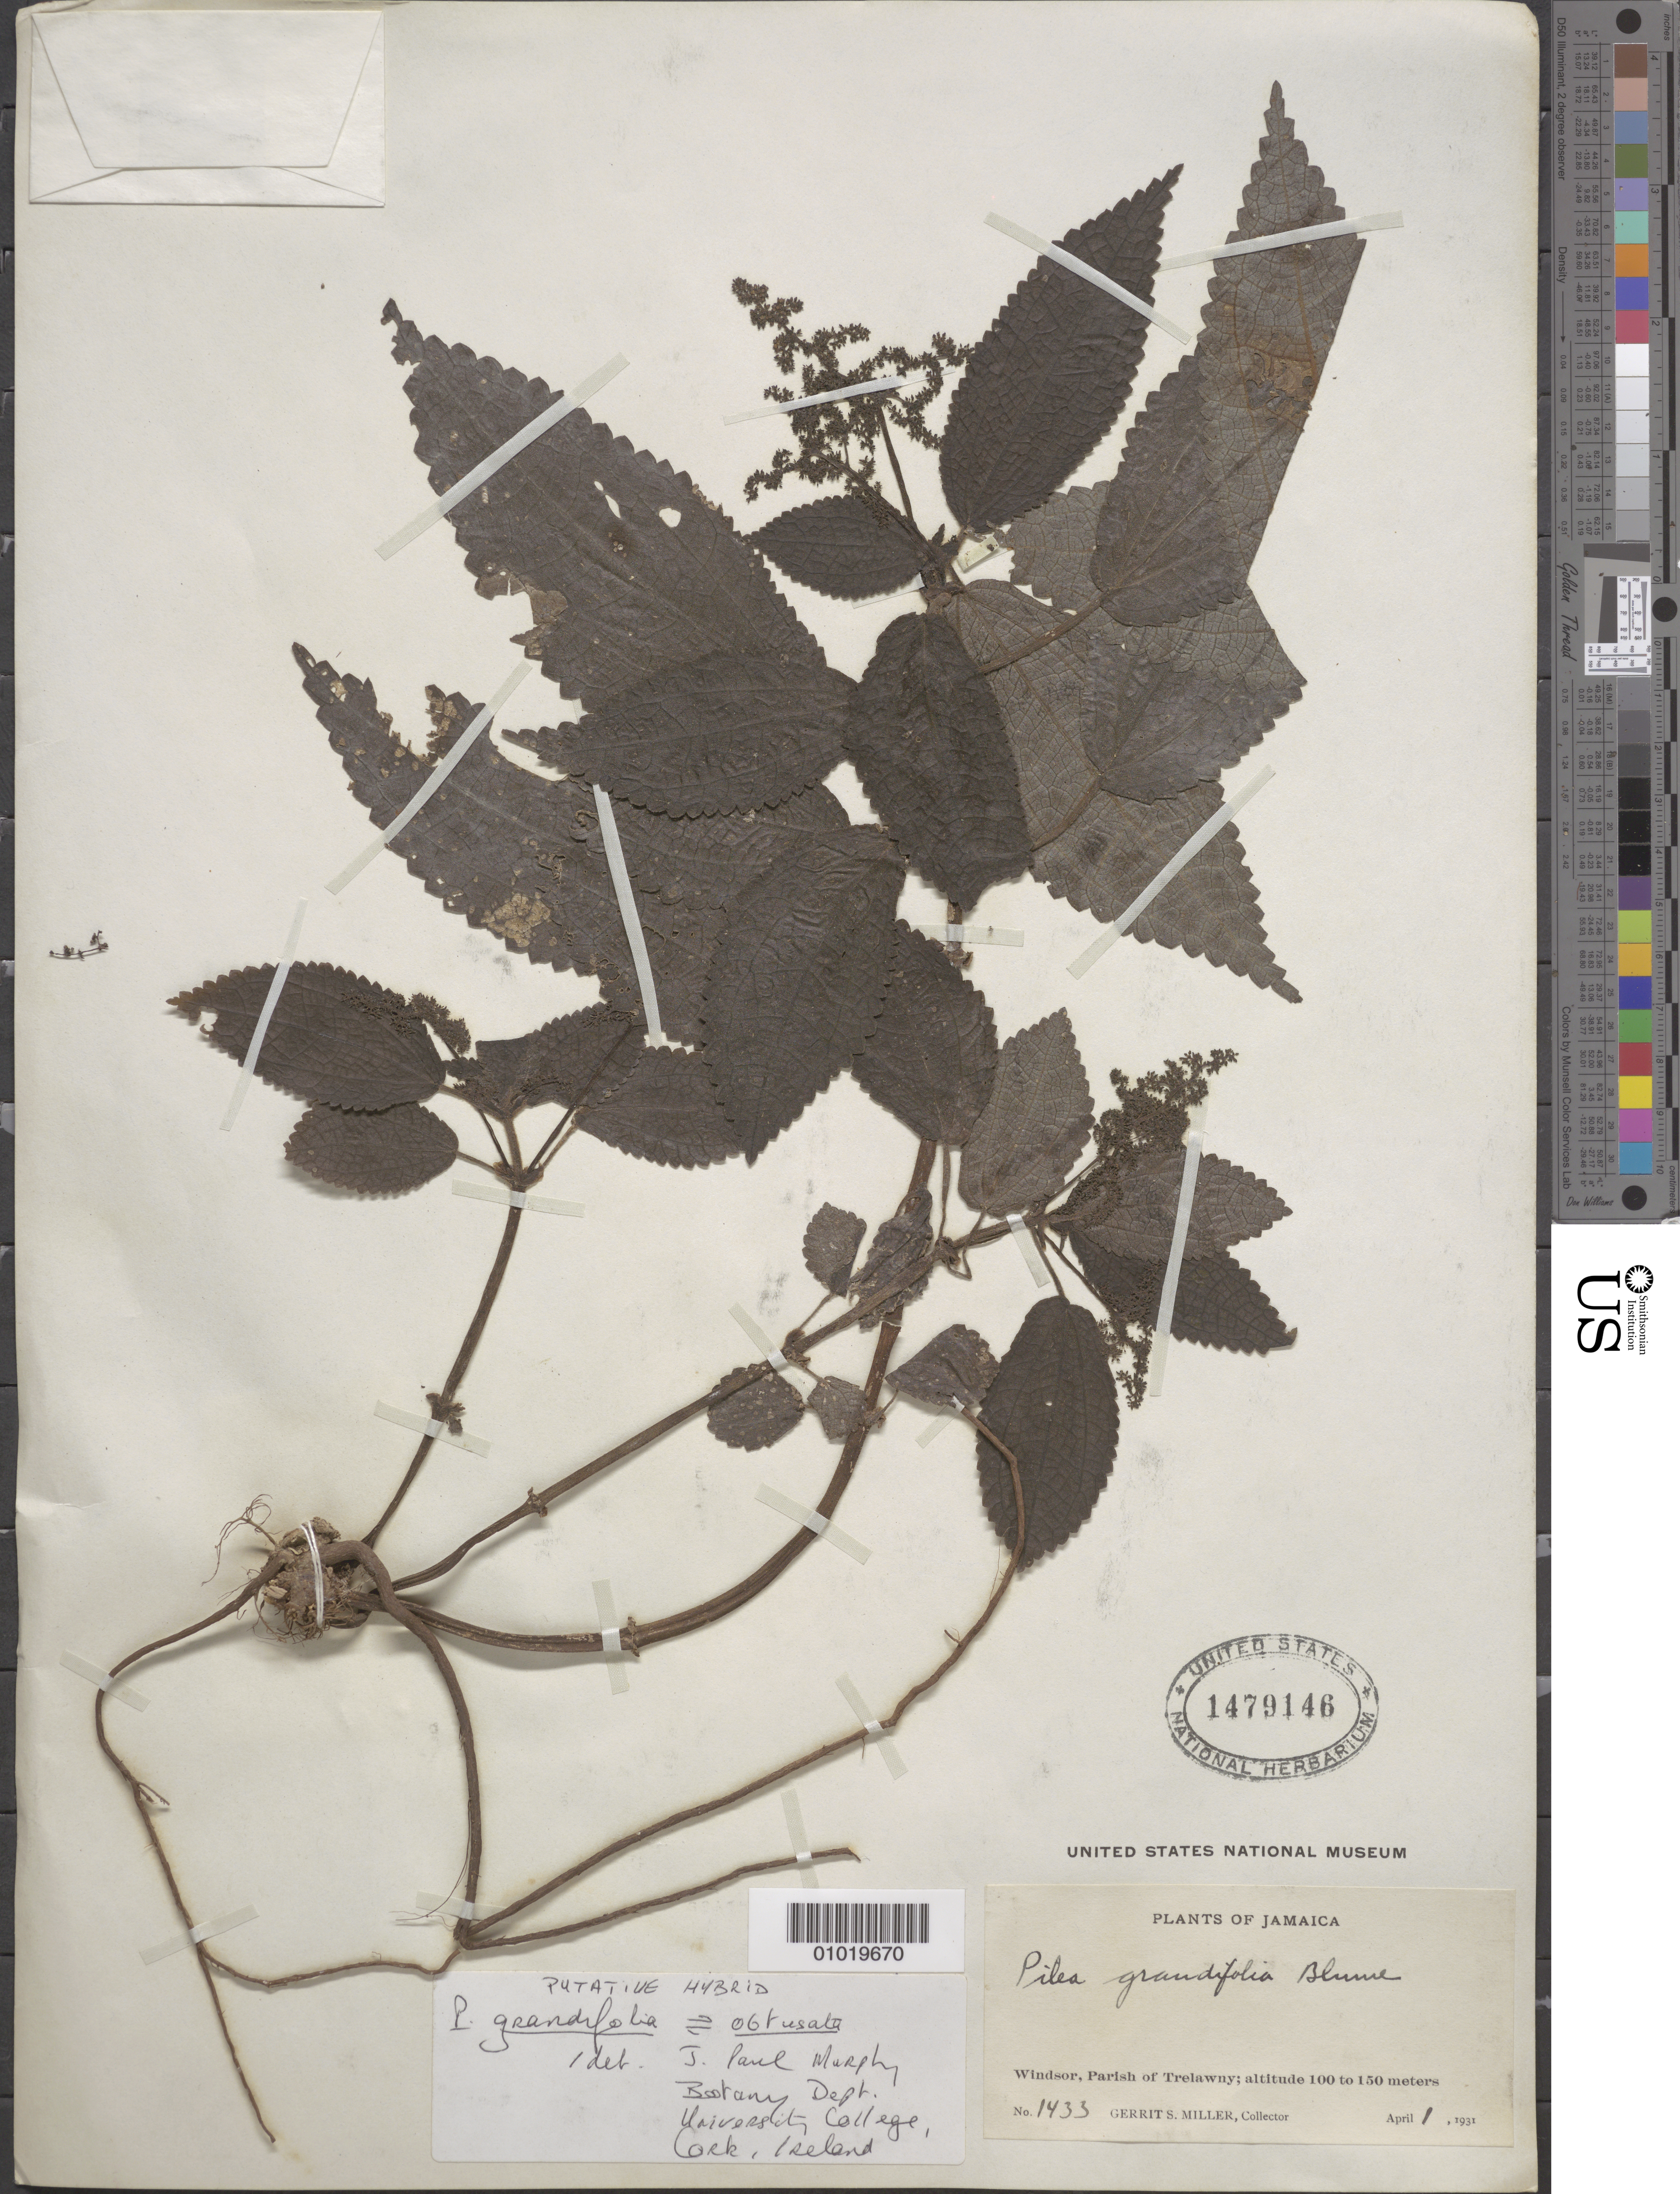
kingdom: Plantae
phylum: Tracheophyta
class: Magnoliopsida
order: Rosales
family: Urticaceae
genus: Pilea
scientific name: Pilea grandifolia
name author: (L.) Blume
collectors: G. S. Miller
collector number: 1433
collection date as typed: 01 Apr 1931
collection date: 1931-04-01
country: Jamaica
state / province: Trelawny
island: Jamaica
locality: wINDSOR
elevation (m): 100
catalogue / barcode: US 1479146